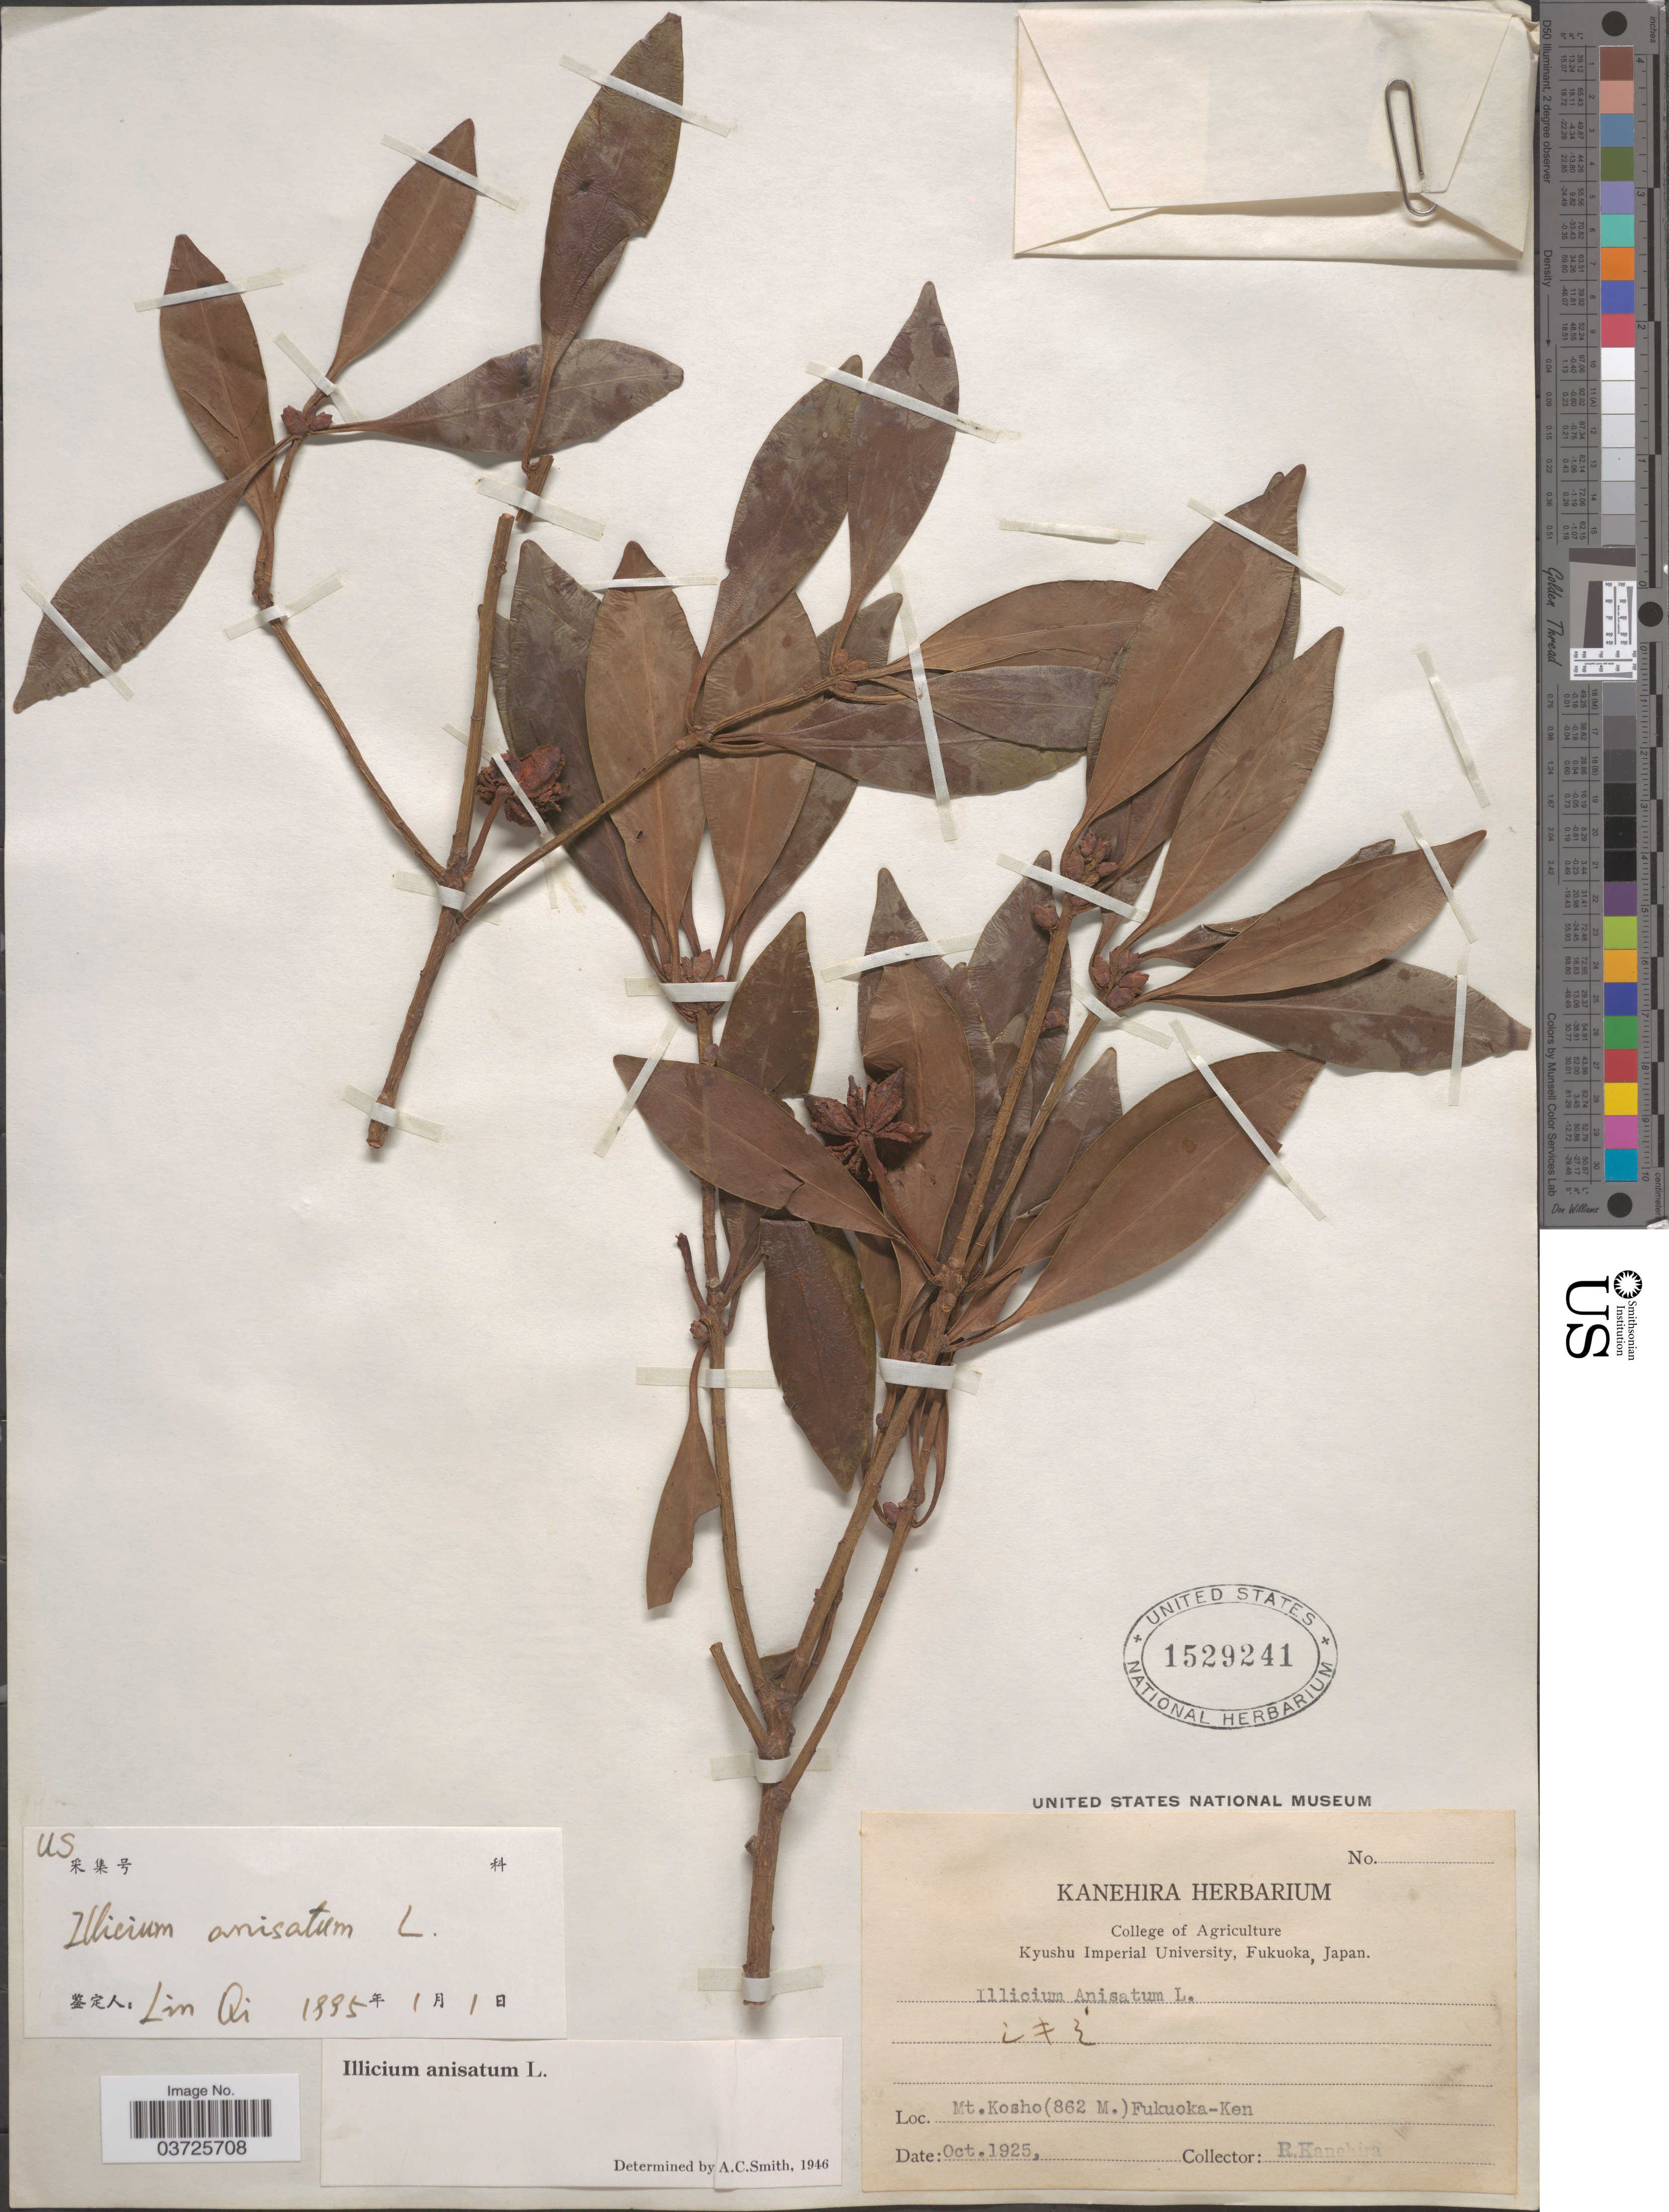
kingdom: Plantae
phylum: Tracheophyta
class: Magnoliopsida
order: Austrobaileyales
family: Schisandraceae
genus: Illicium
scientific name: Illicium anisatum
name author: L.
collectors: R. Kanehira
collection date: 1925-10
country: Japan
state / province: Hukuoka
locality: Mt. Kosho(862 M.) Fukuoka-Ken.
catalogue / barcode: US 1529241